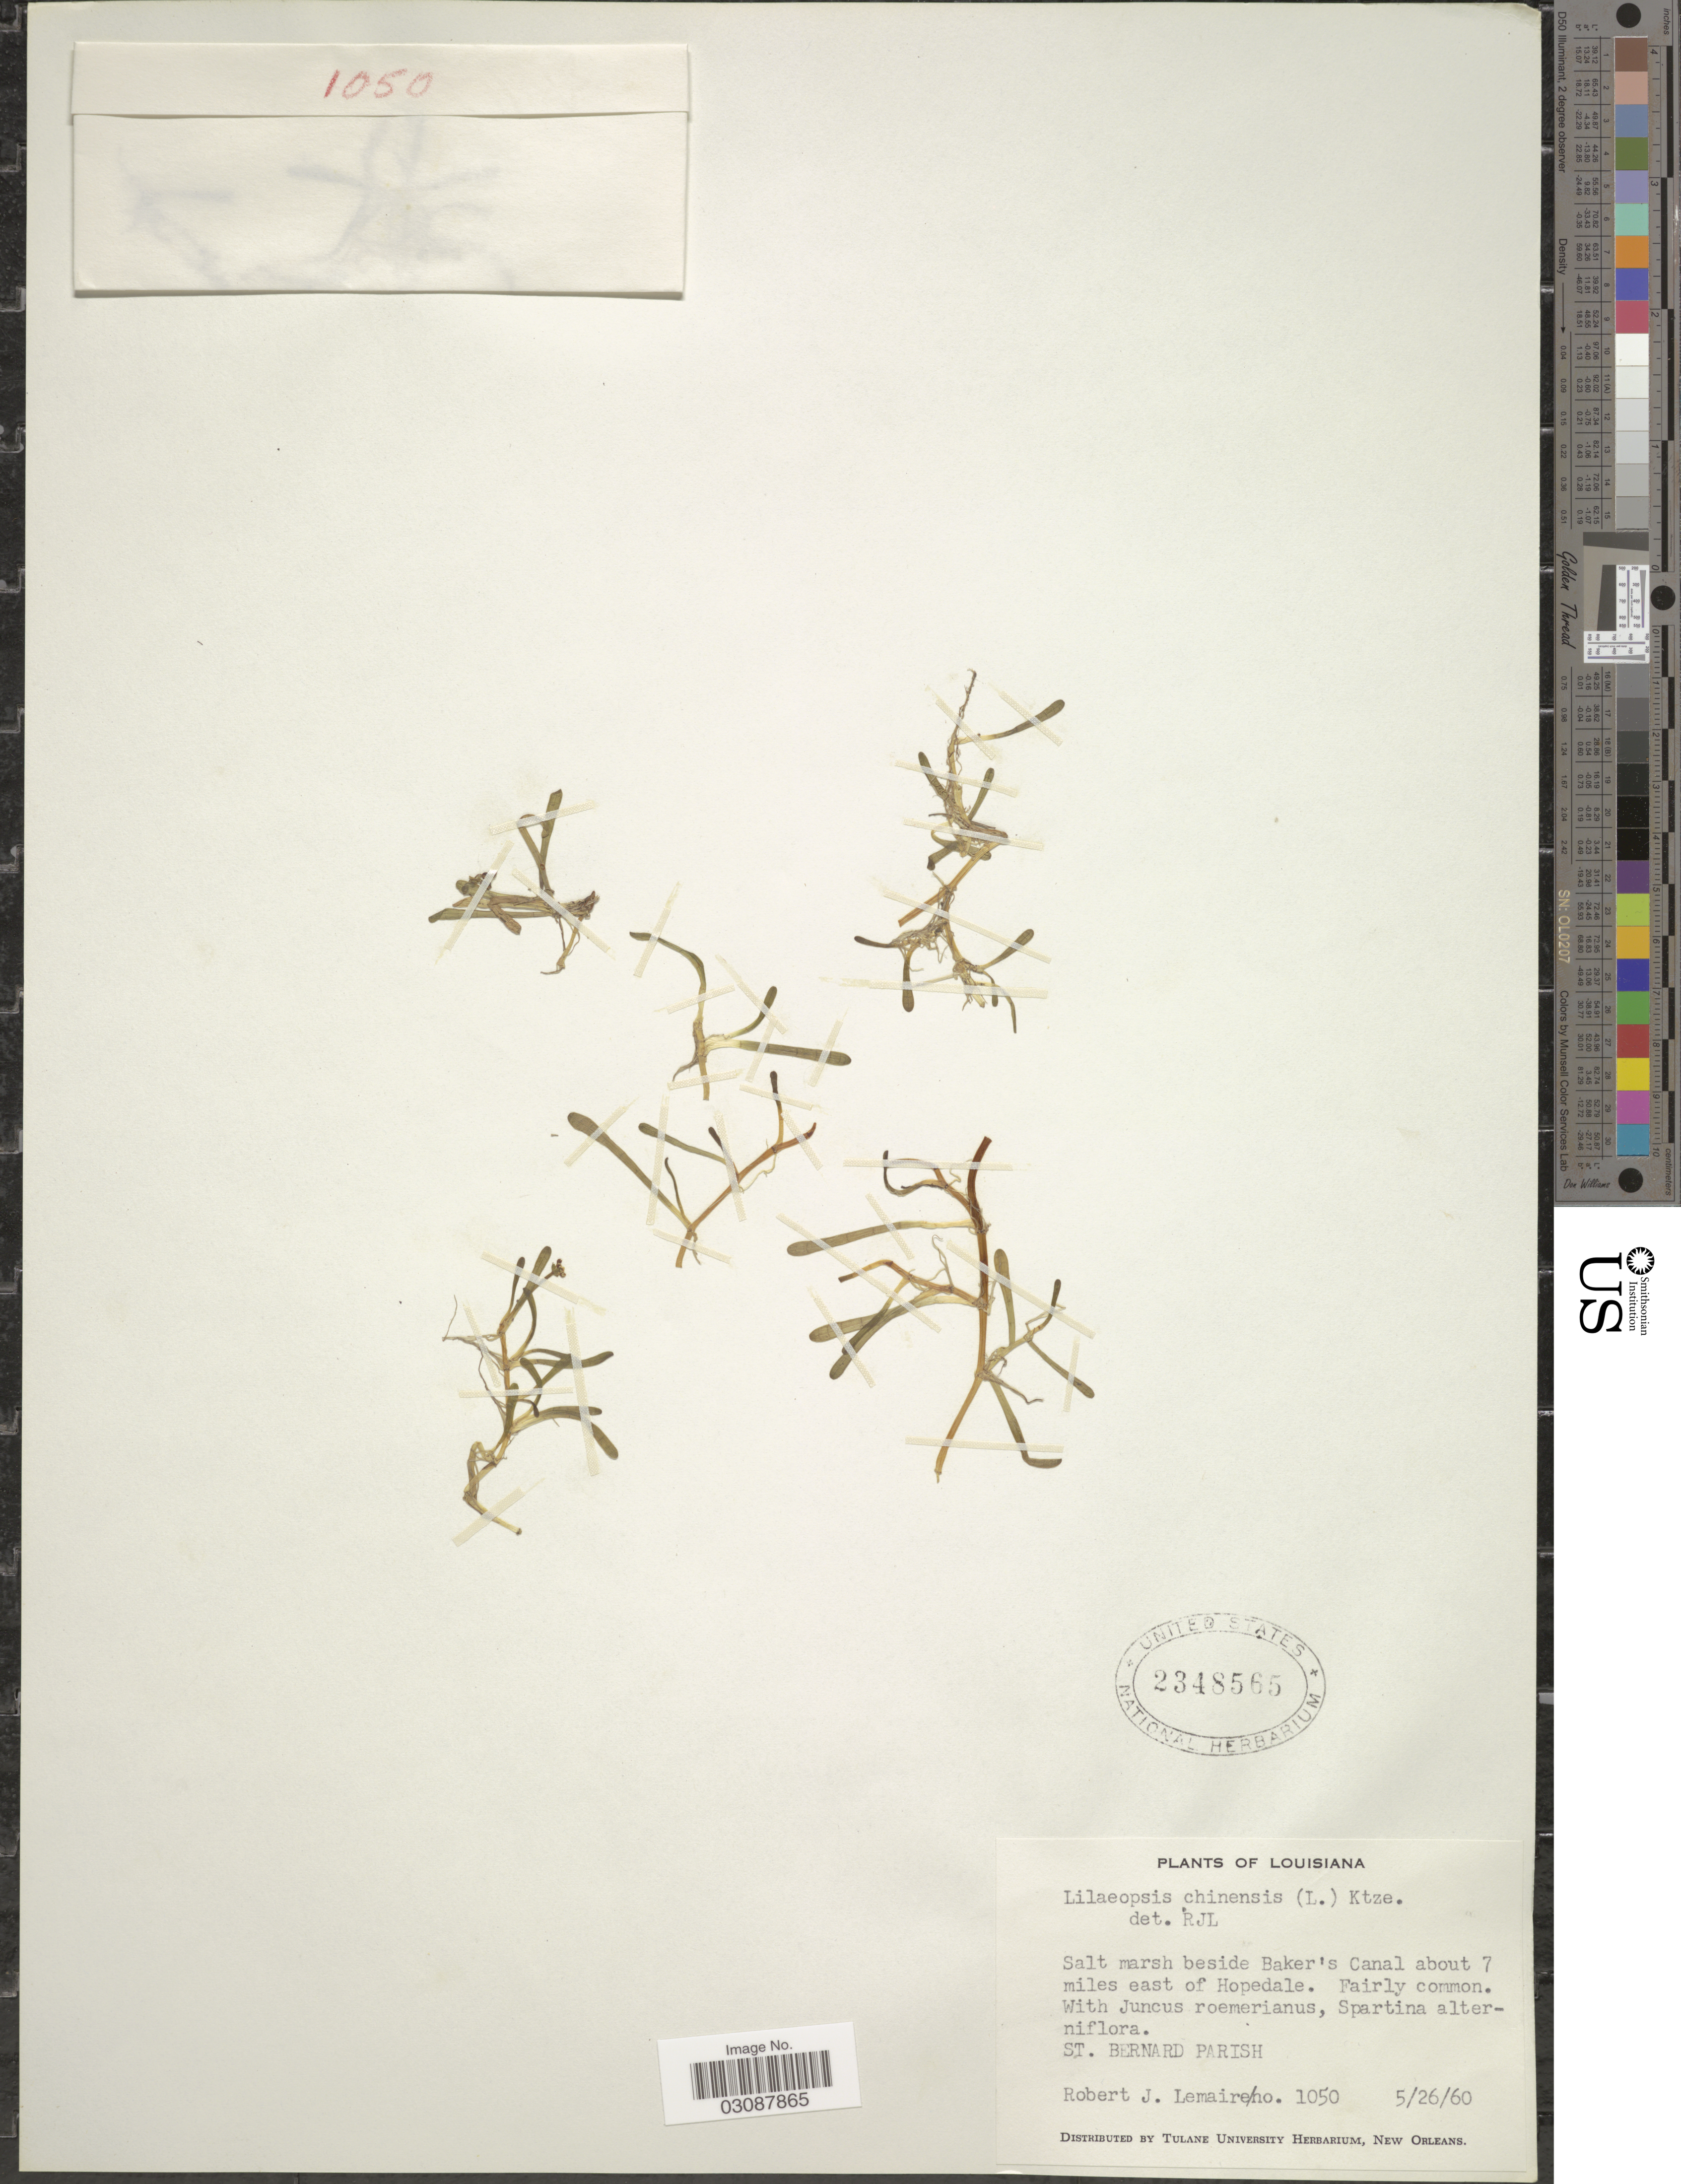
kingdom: Plantae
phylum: Tracheophyta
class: Magnoliopsida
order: Apiales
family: Apiaceae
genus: Lilaeopsis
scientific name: Lilaeopsis chinensis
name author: (L.) Kuntze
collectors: R. J. Lemaire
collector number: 1050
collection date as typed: Transcribed d/m/y: 26/5/60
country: United States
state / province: Louisiana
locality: Salt marsh beside Baker's Canal about 7 miles east of Hopedale. St. Bernard Parish.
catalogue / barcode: US 2348565